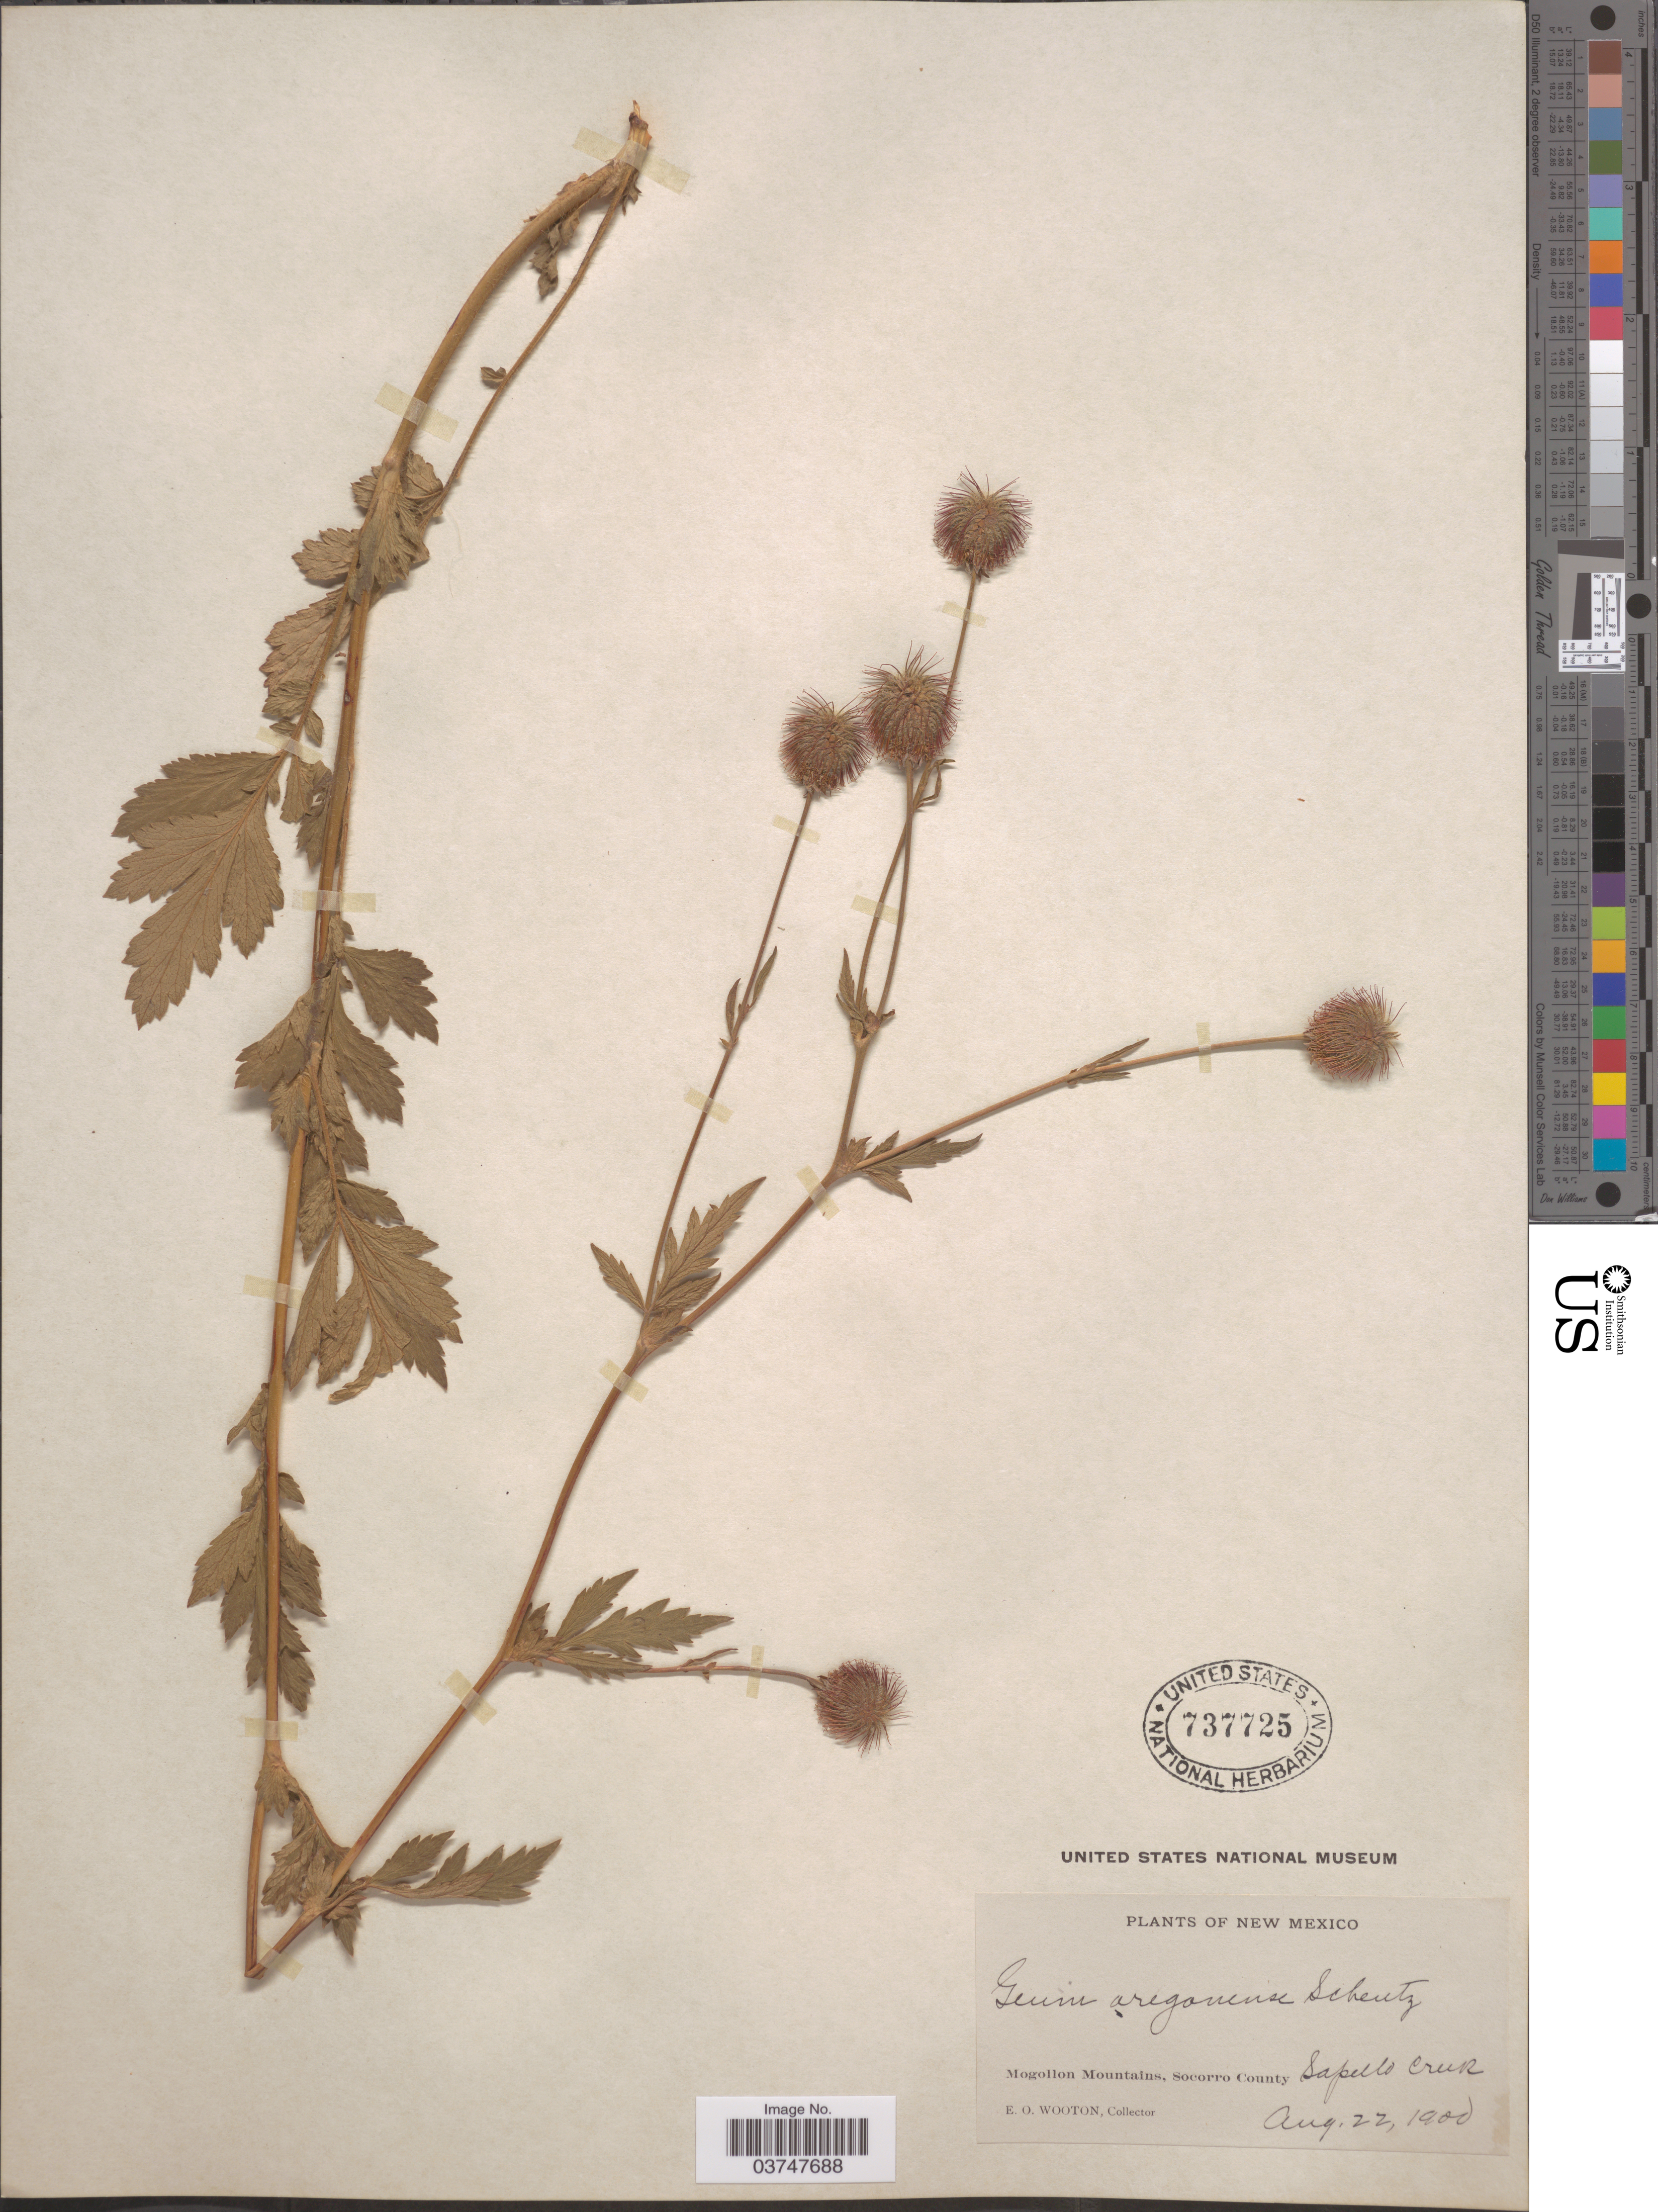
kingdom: Plantae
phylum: Tracheophyta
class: Magnoliopsida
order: Rosales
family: Rosaceae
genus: Geum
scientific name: Geum oregonense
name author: Rydb.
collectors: E. O. Wooton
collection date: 1900-08-22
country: United States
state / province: New Mexico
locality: Mogollon Mountains, Socorro County. Sapello Creek.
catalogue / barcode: US 737725